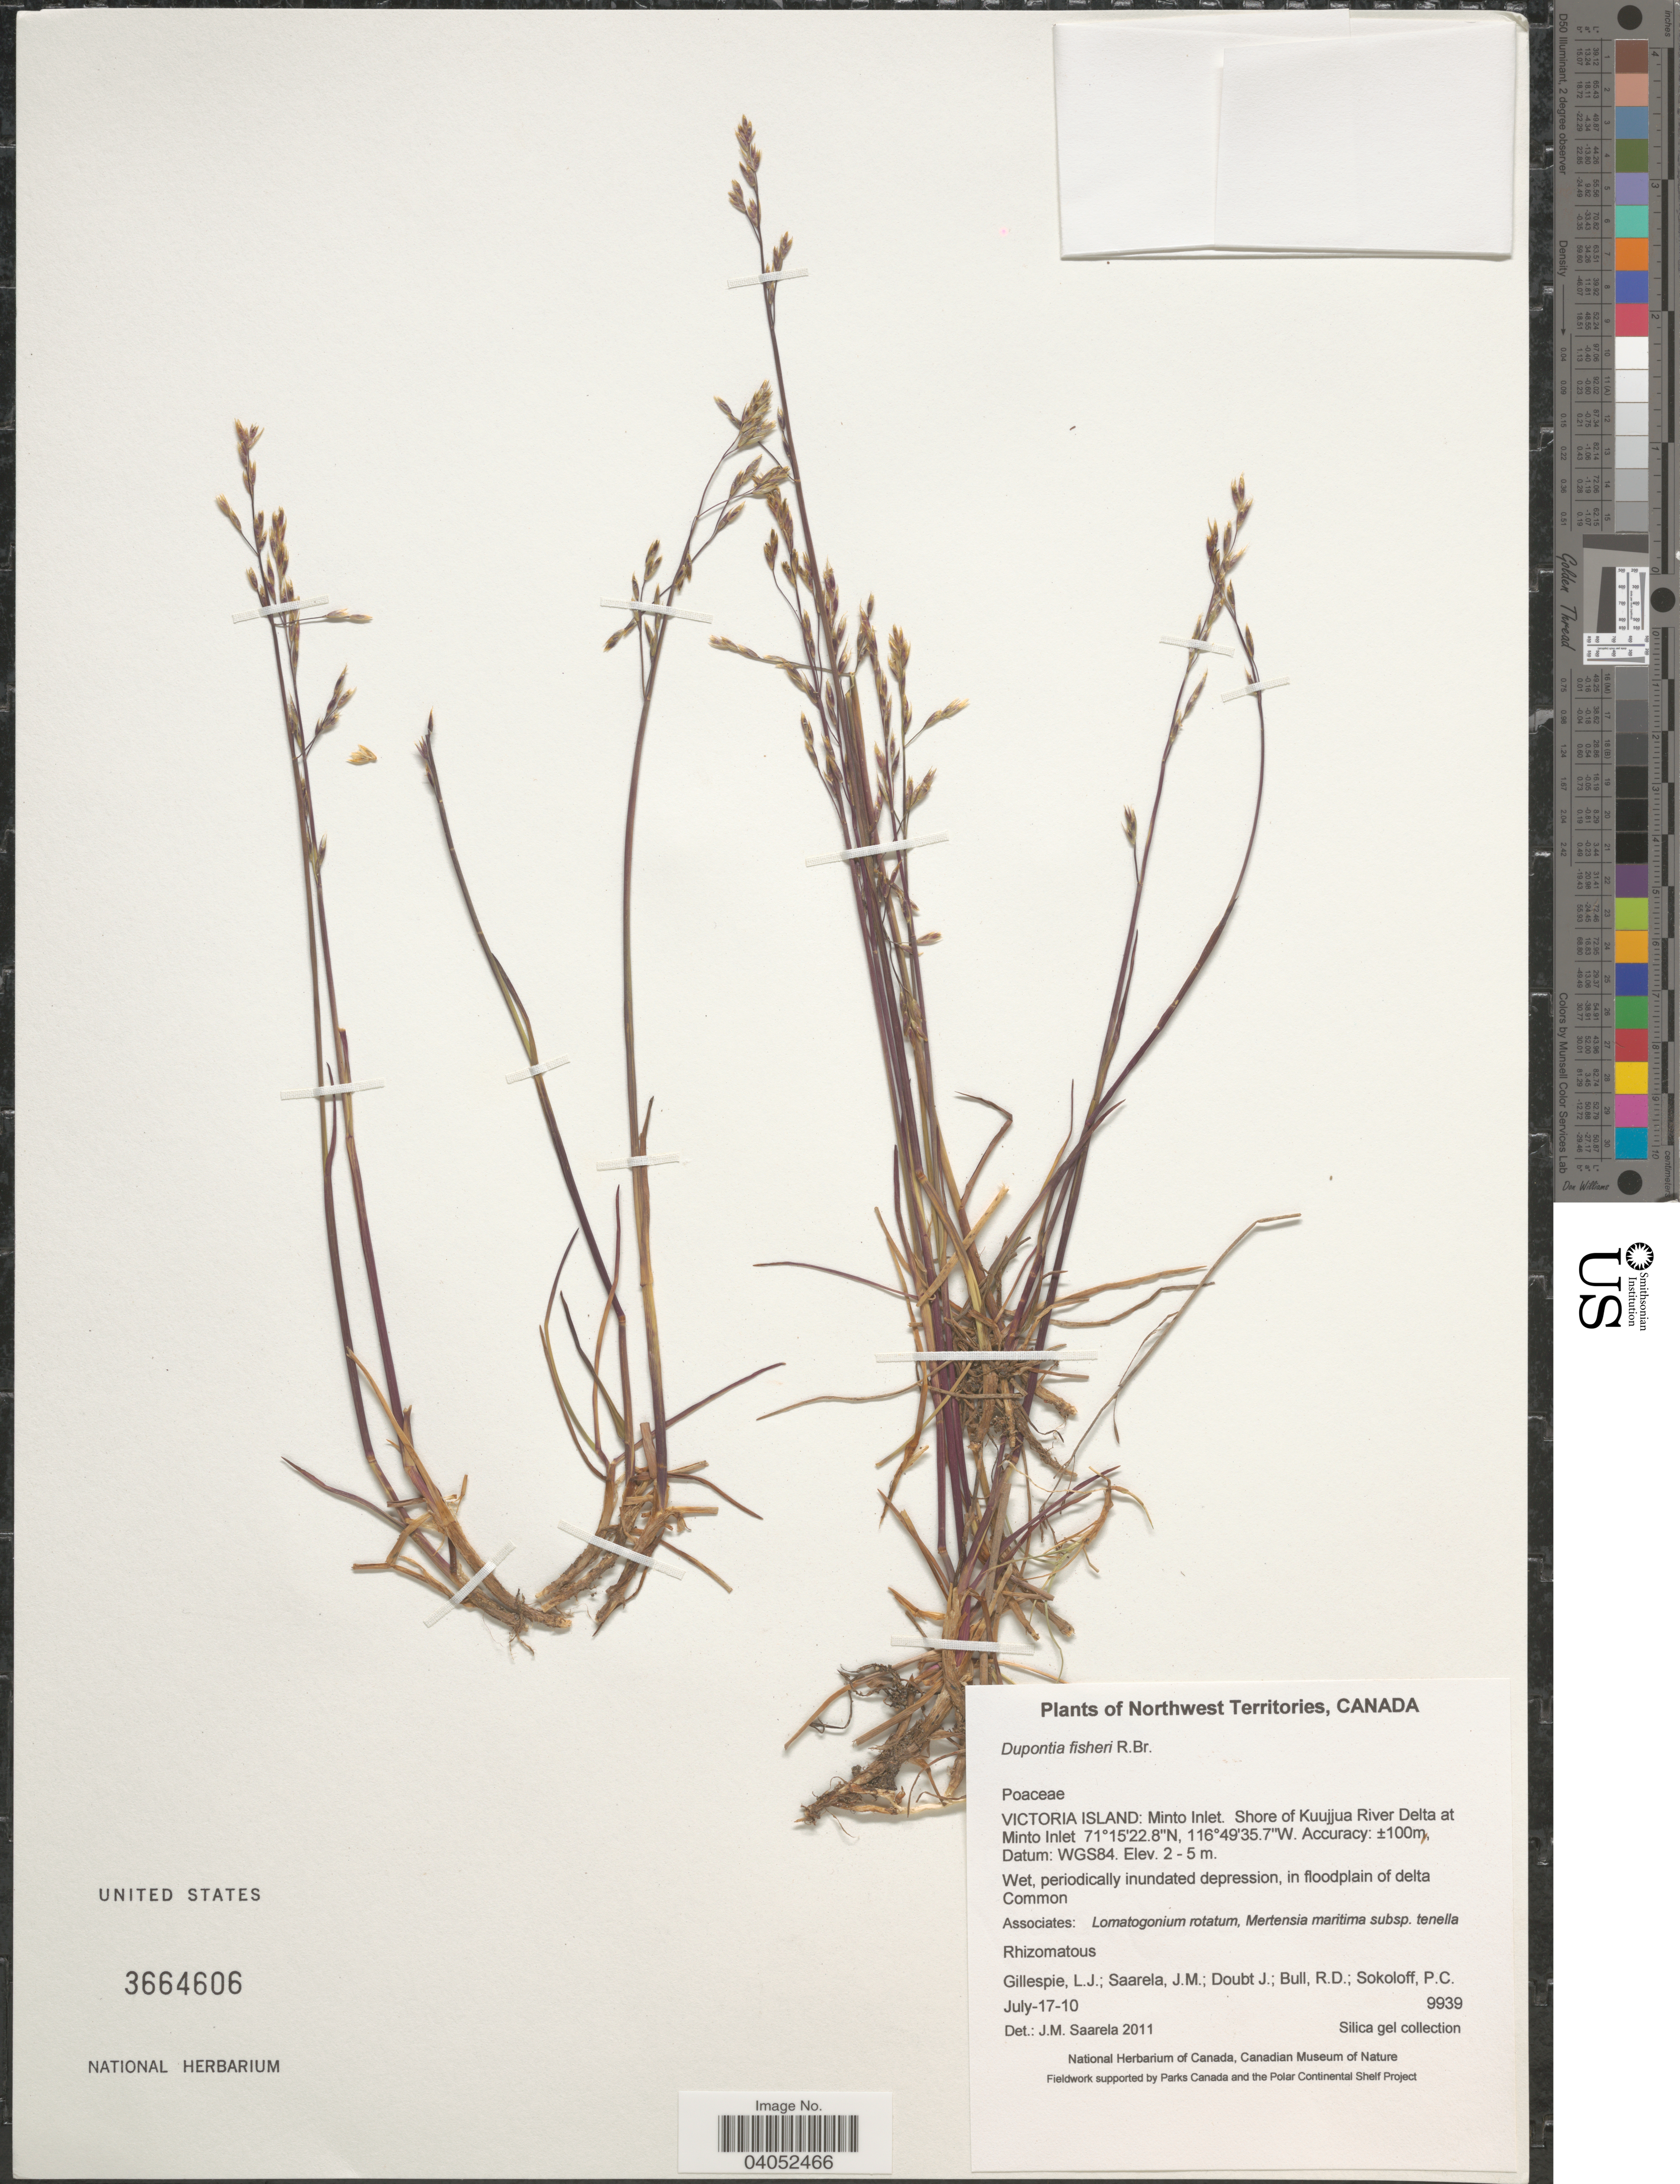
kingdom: Plantae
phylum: Tracheophyta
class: Liliopsida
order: Poales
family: Poaceae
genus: Dupontia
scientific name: Dupontia micrantha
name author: Holm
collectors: L. Gillespie, J. Saarela, J. Doubt, R. Bull & P. Sokoloff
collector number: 9939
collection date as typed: Transcribed d/m/y: 17/7/10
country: Canada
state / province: Northwest Territories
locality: Victoria Island: Minto Inlet. Shore of Kuujjua River Delta at Minto Inlet. WGS84.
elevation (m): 2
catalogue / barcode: US 3664606